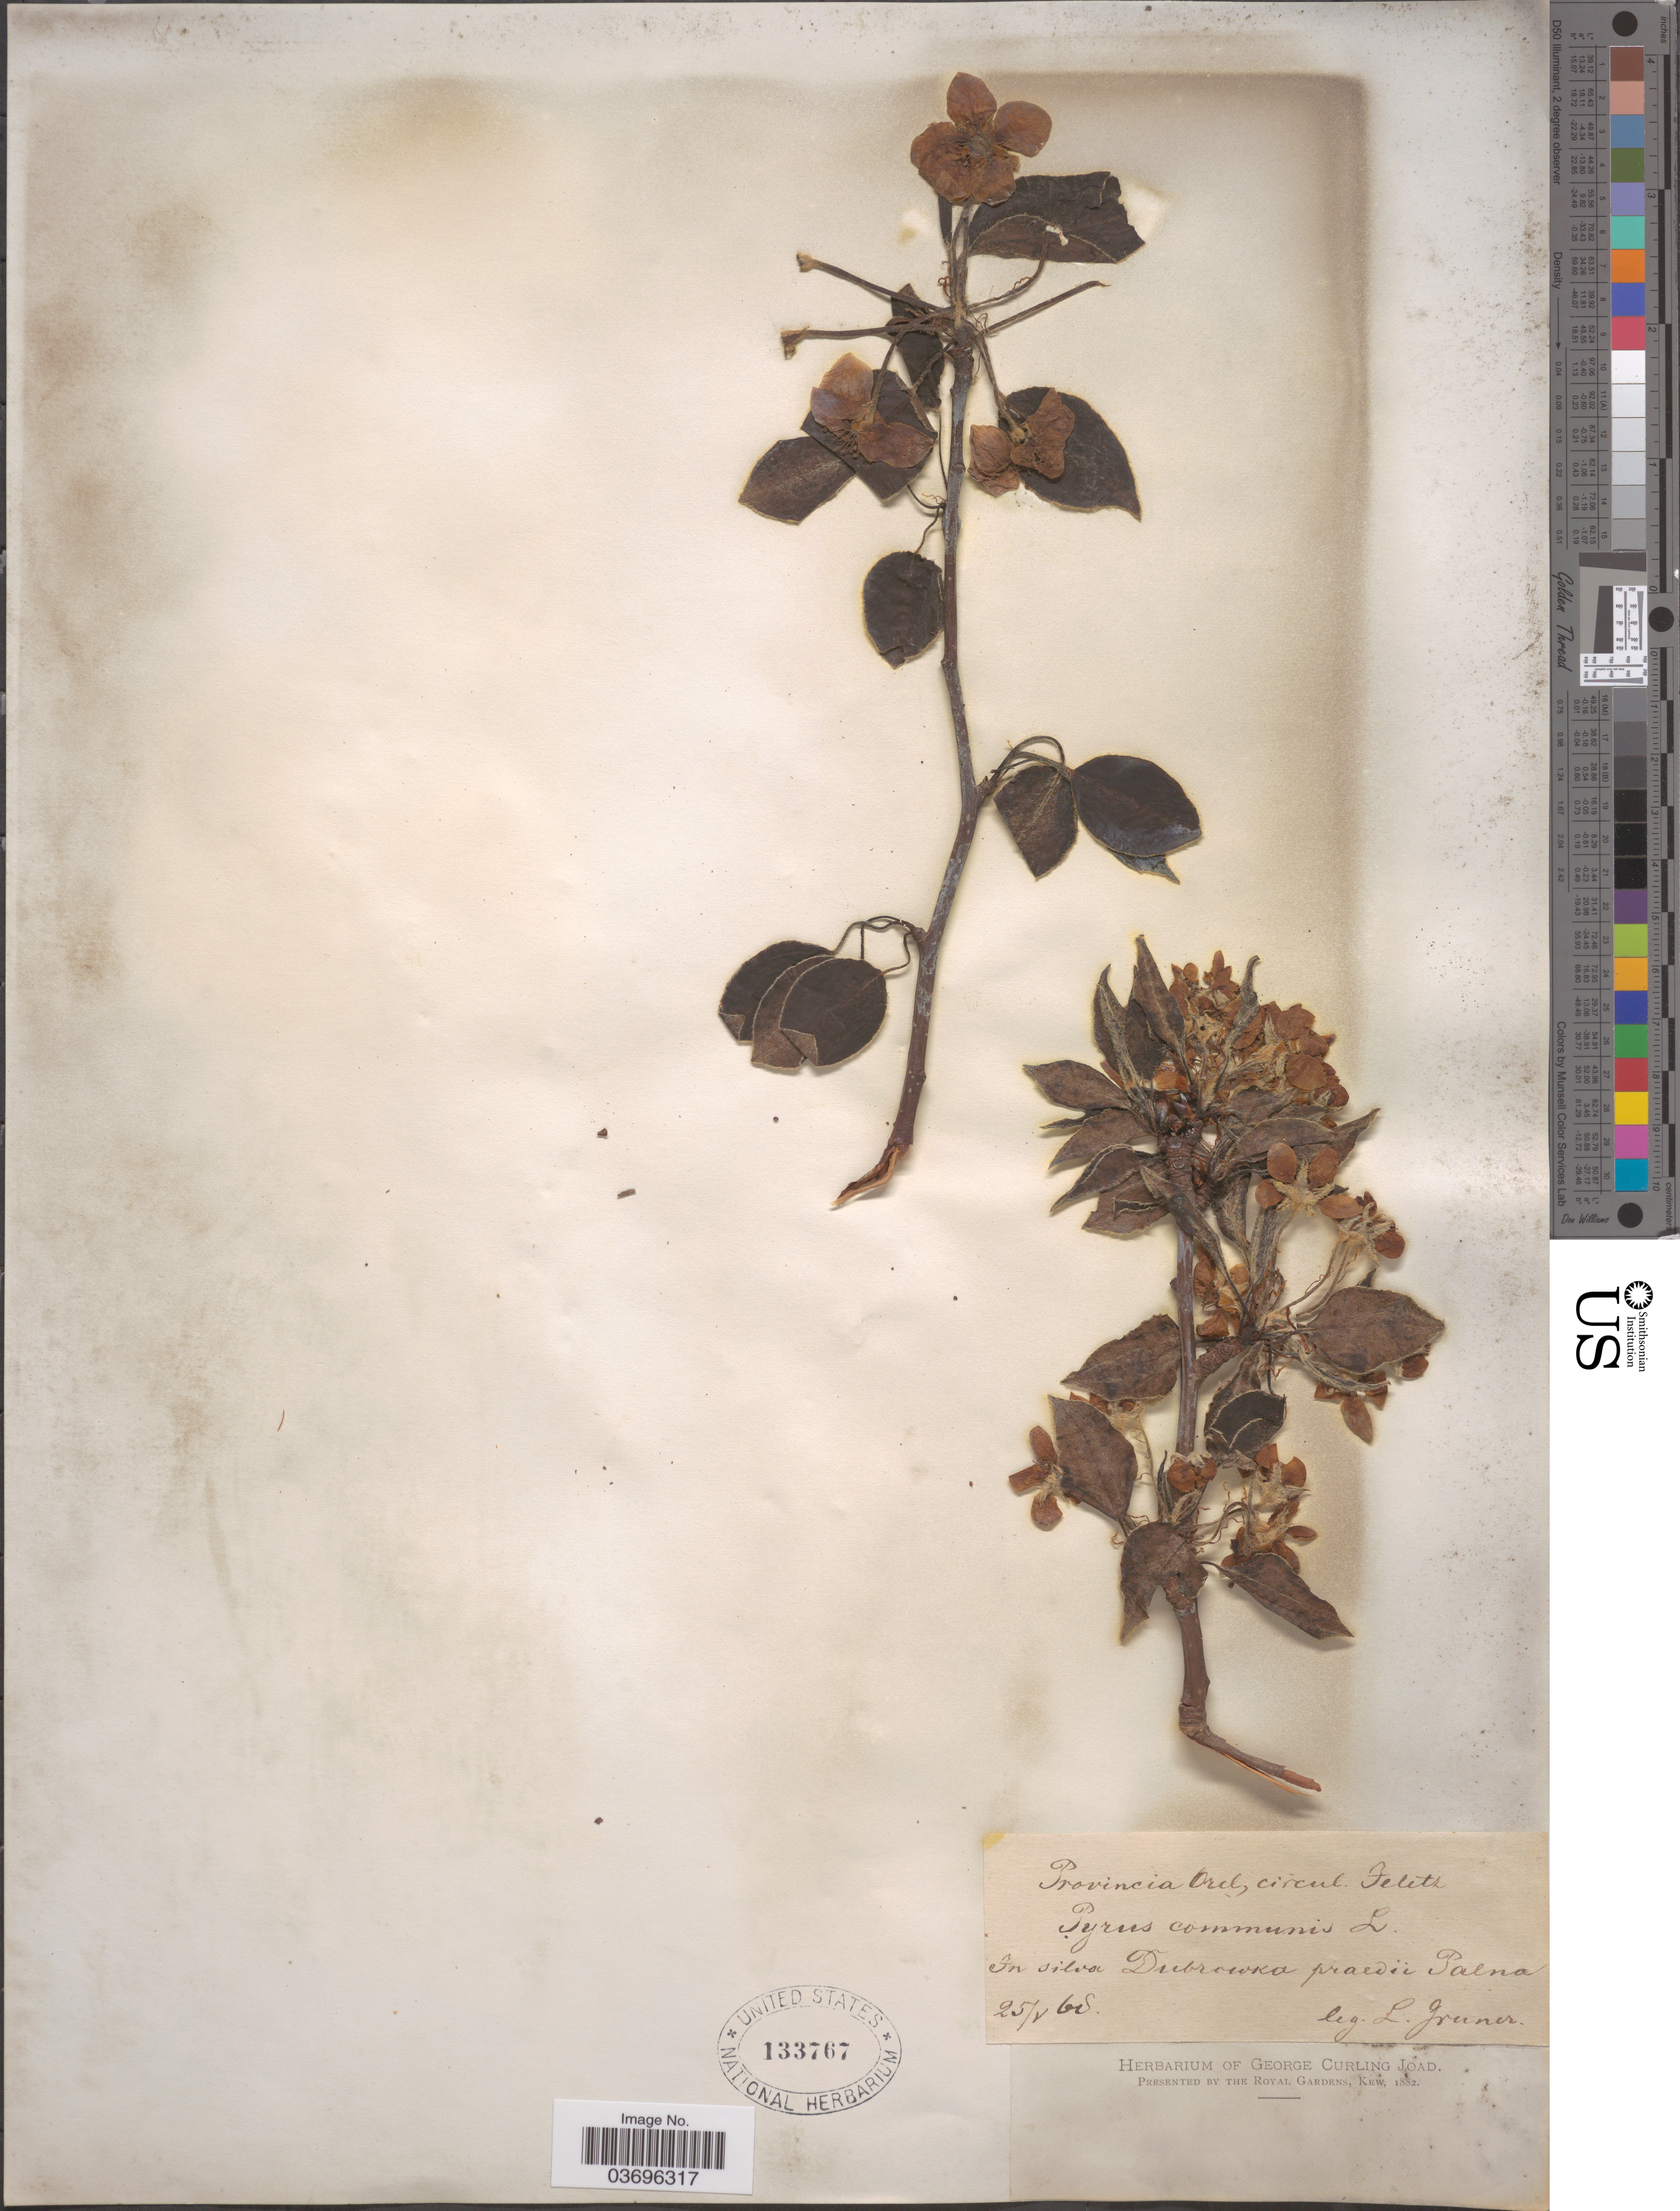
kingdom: Plantae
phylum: Tracheophyta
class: Magnoliopsida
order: Rosales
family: Rosaceae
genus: Pyrus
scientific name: Pyrus communis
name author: L.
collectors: L. F. Gruner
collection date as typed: Transcribed d/m/y: 25/5/68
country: Russian Federation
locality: In silva Dubrowka praedii Palna.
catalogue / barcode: US 133767